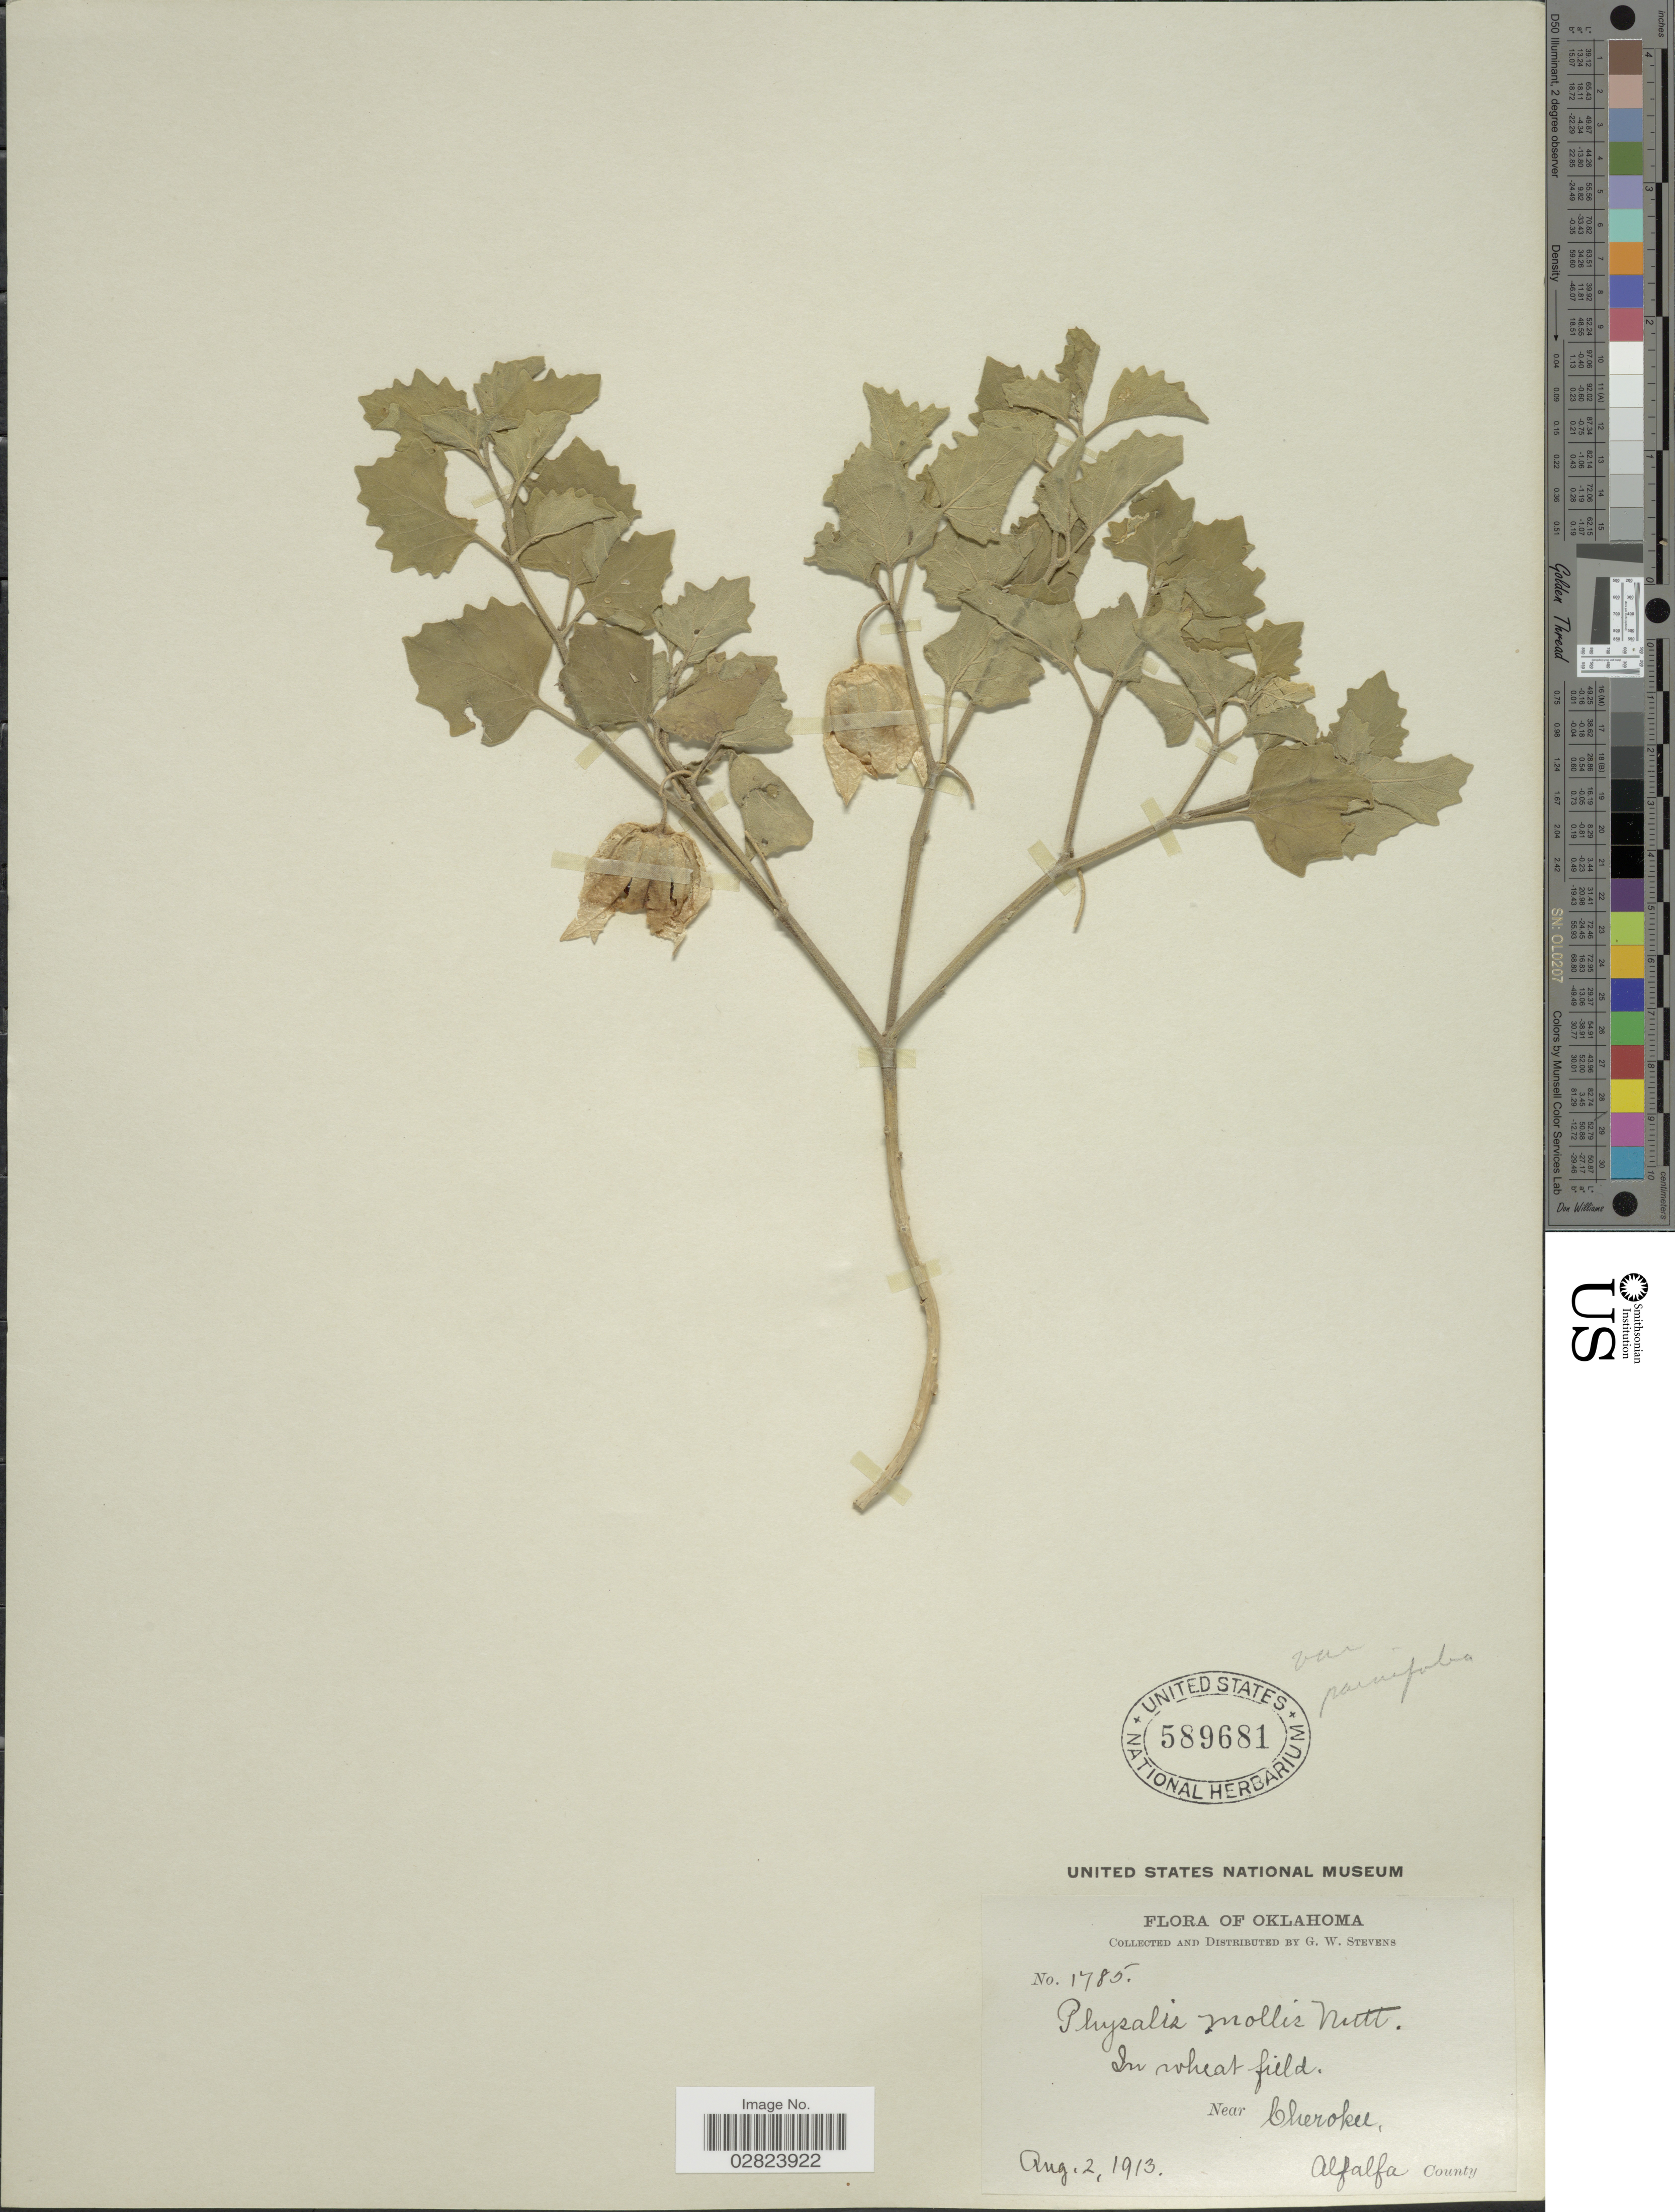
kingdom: Plantae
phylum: Tracheophyta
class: Magnoliopsida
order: Solanales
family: Solanaceae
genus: Physalis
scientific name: Physalis mollis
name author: Nutt.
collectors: G. W. Stevens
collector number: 1785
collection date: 1913-08-02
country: United States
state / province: Oklahoma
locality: Near Cherokee. Alfalfa County.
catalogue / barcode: US 589681